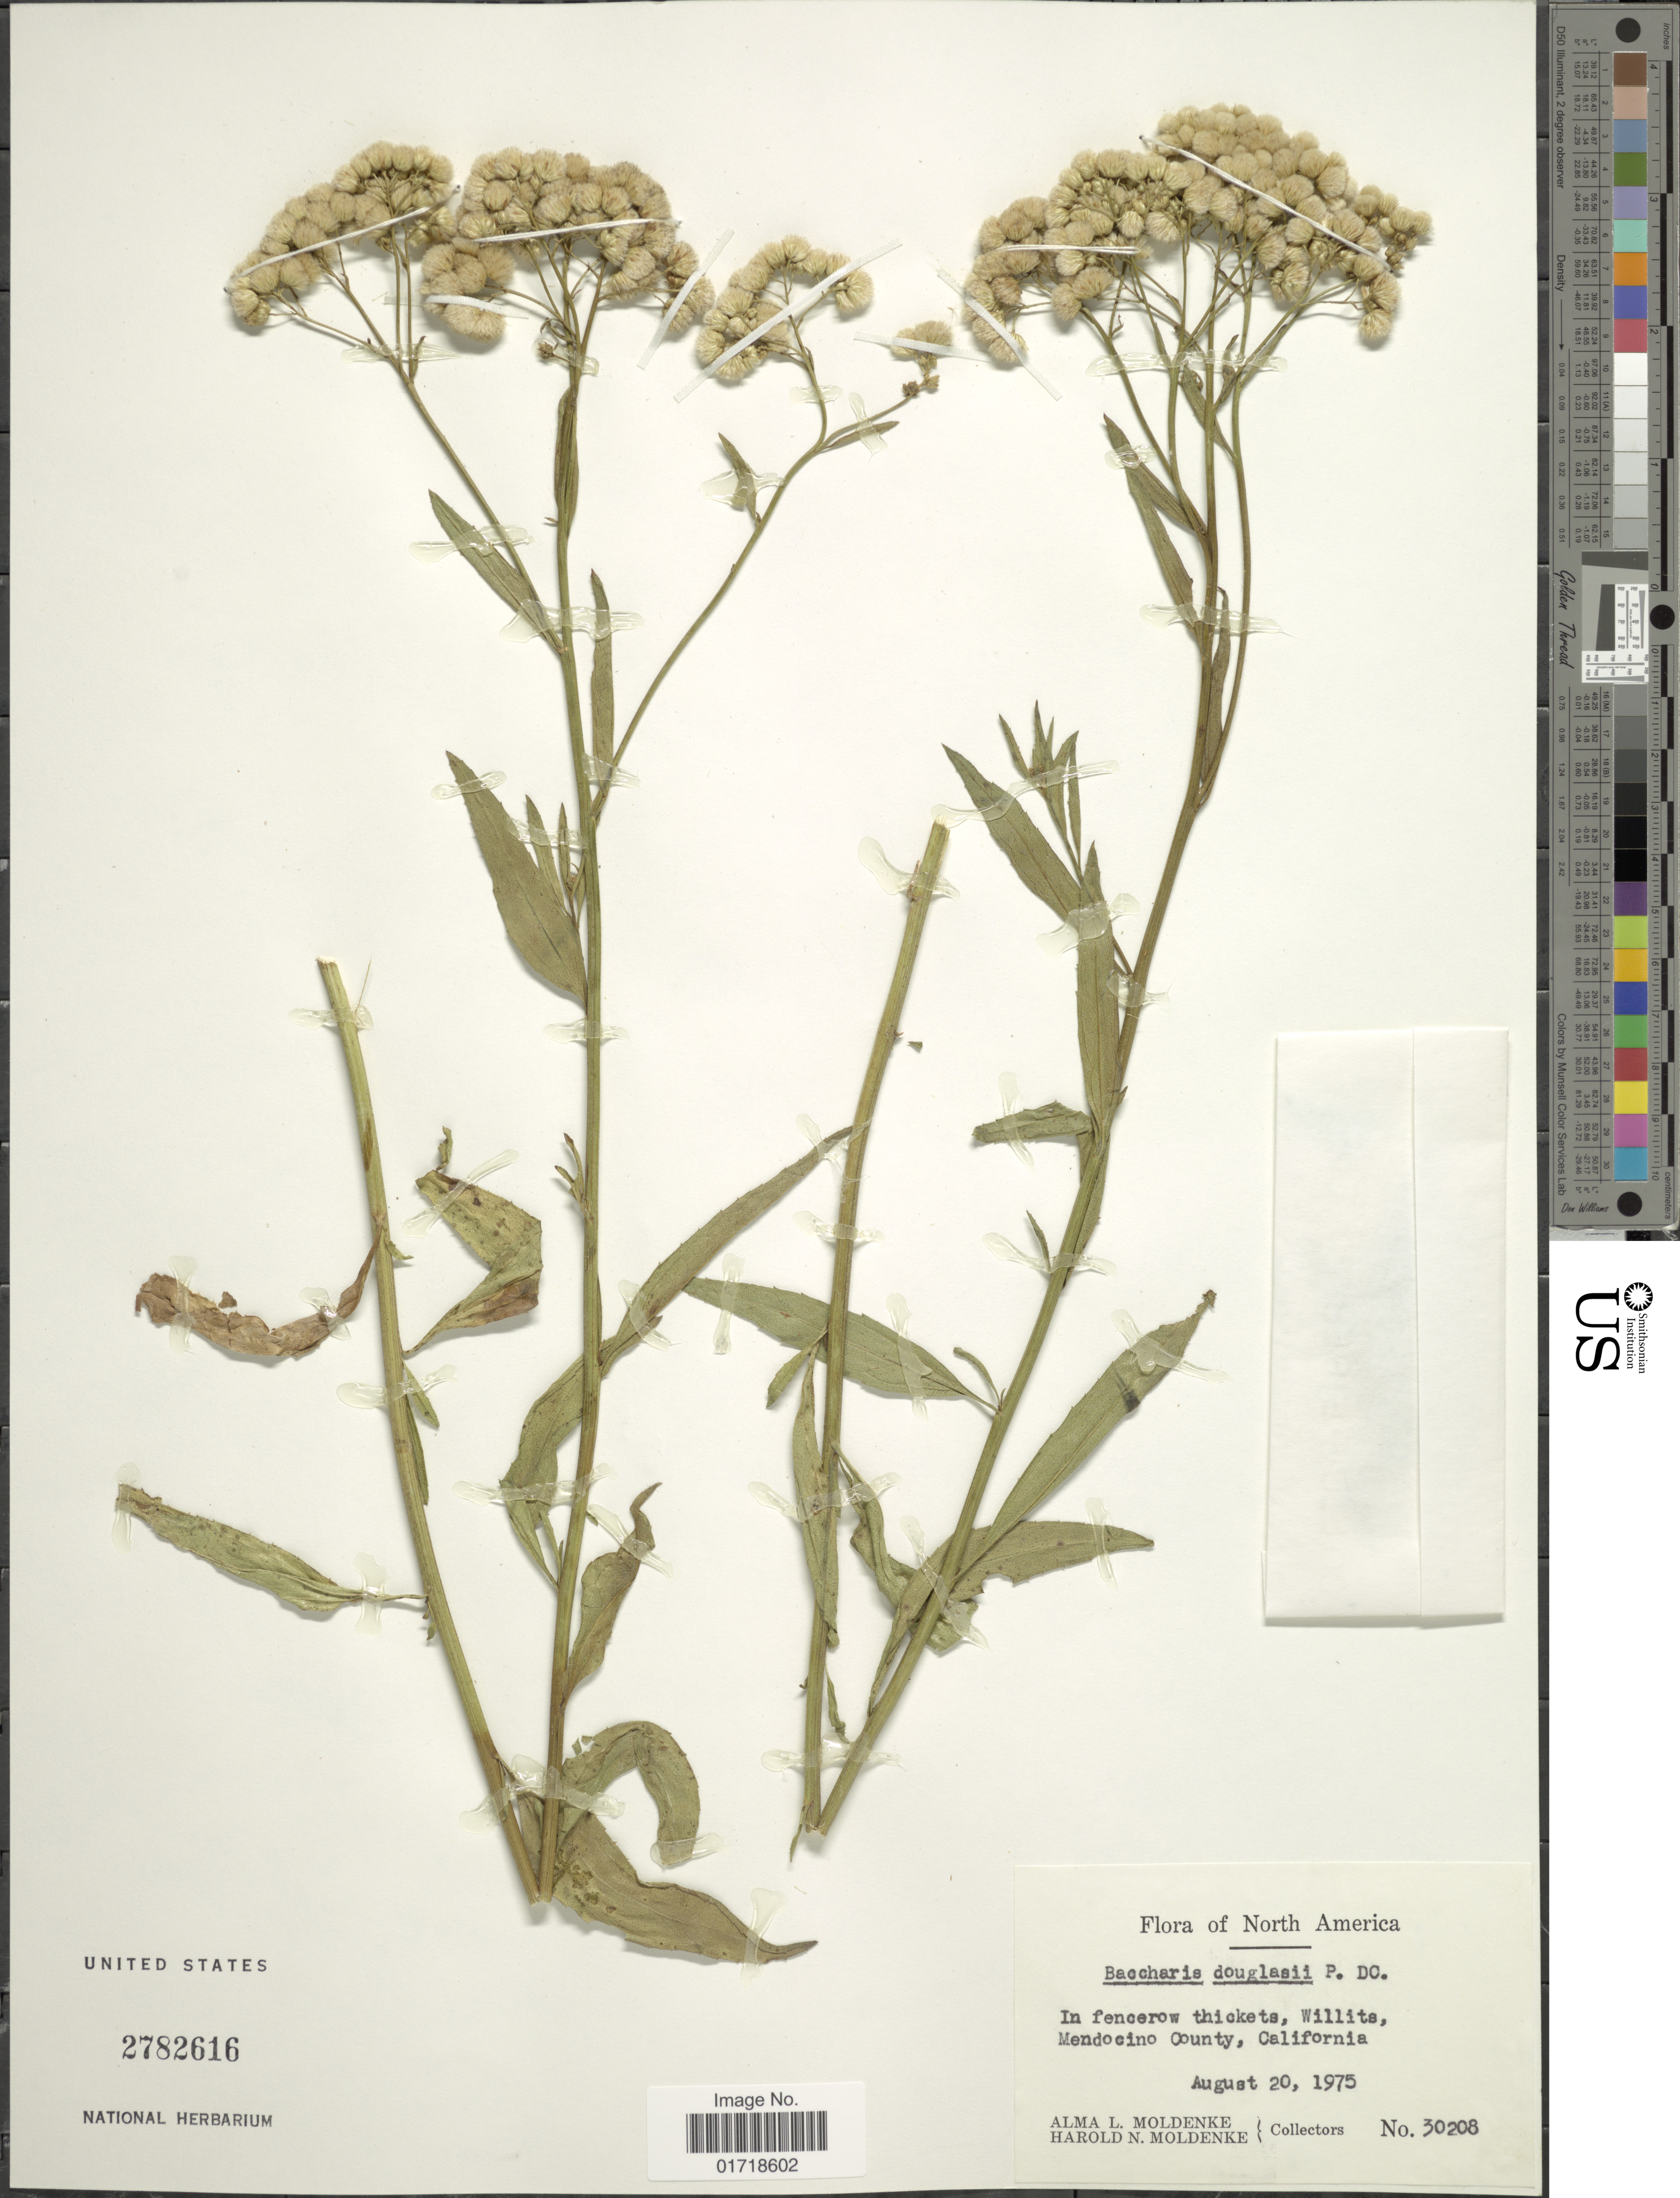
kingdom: Plantae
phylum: Tracheophyta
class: Magnoliopsida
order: Asterales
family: Asteraceae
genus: Baccharis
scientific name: Baccharis douglasii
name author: DC.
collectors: A. L. Moldenke & H. N. Moldenke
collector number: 30208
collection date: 1975-08-20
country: United States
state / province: California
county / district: Mendocino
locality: Willits, Mendocino County.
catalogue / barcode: US 2782616